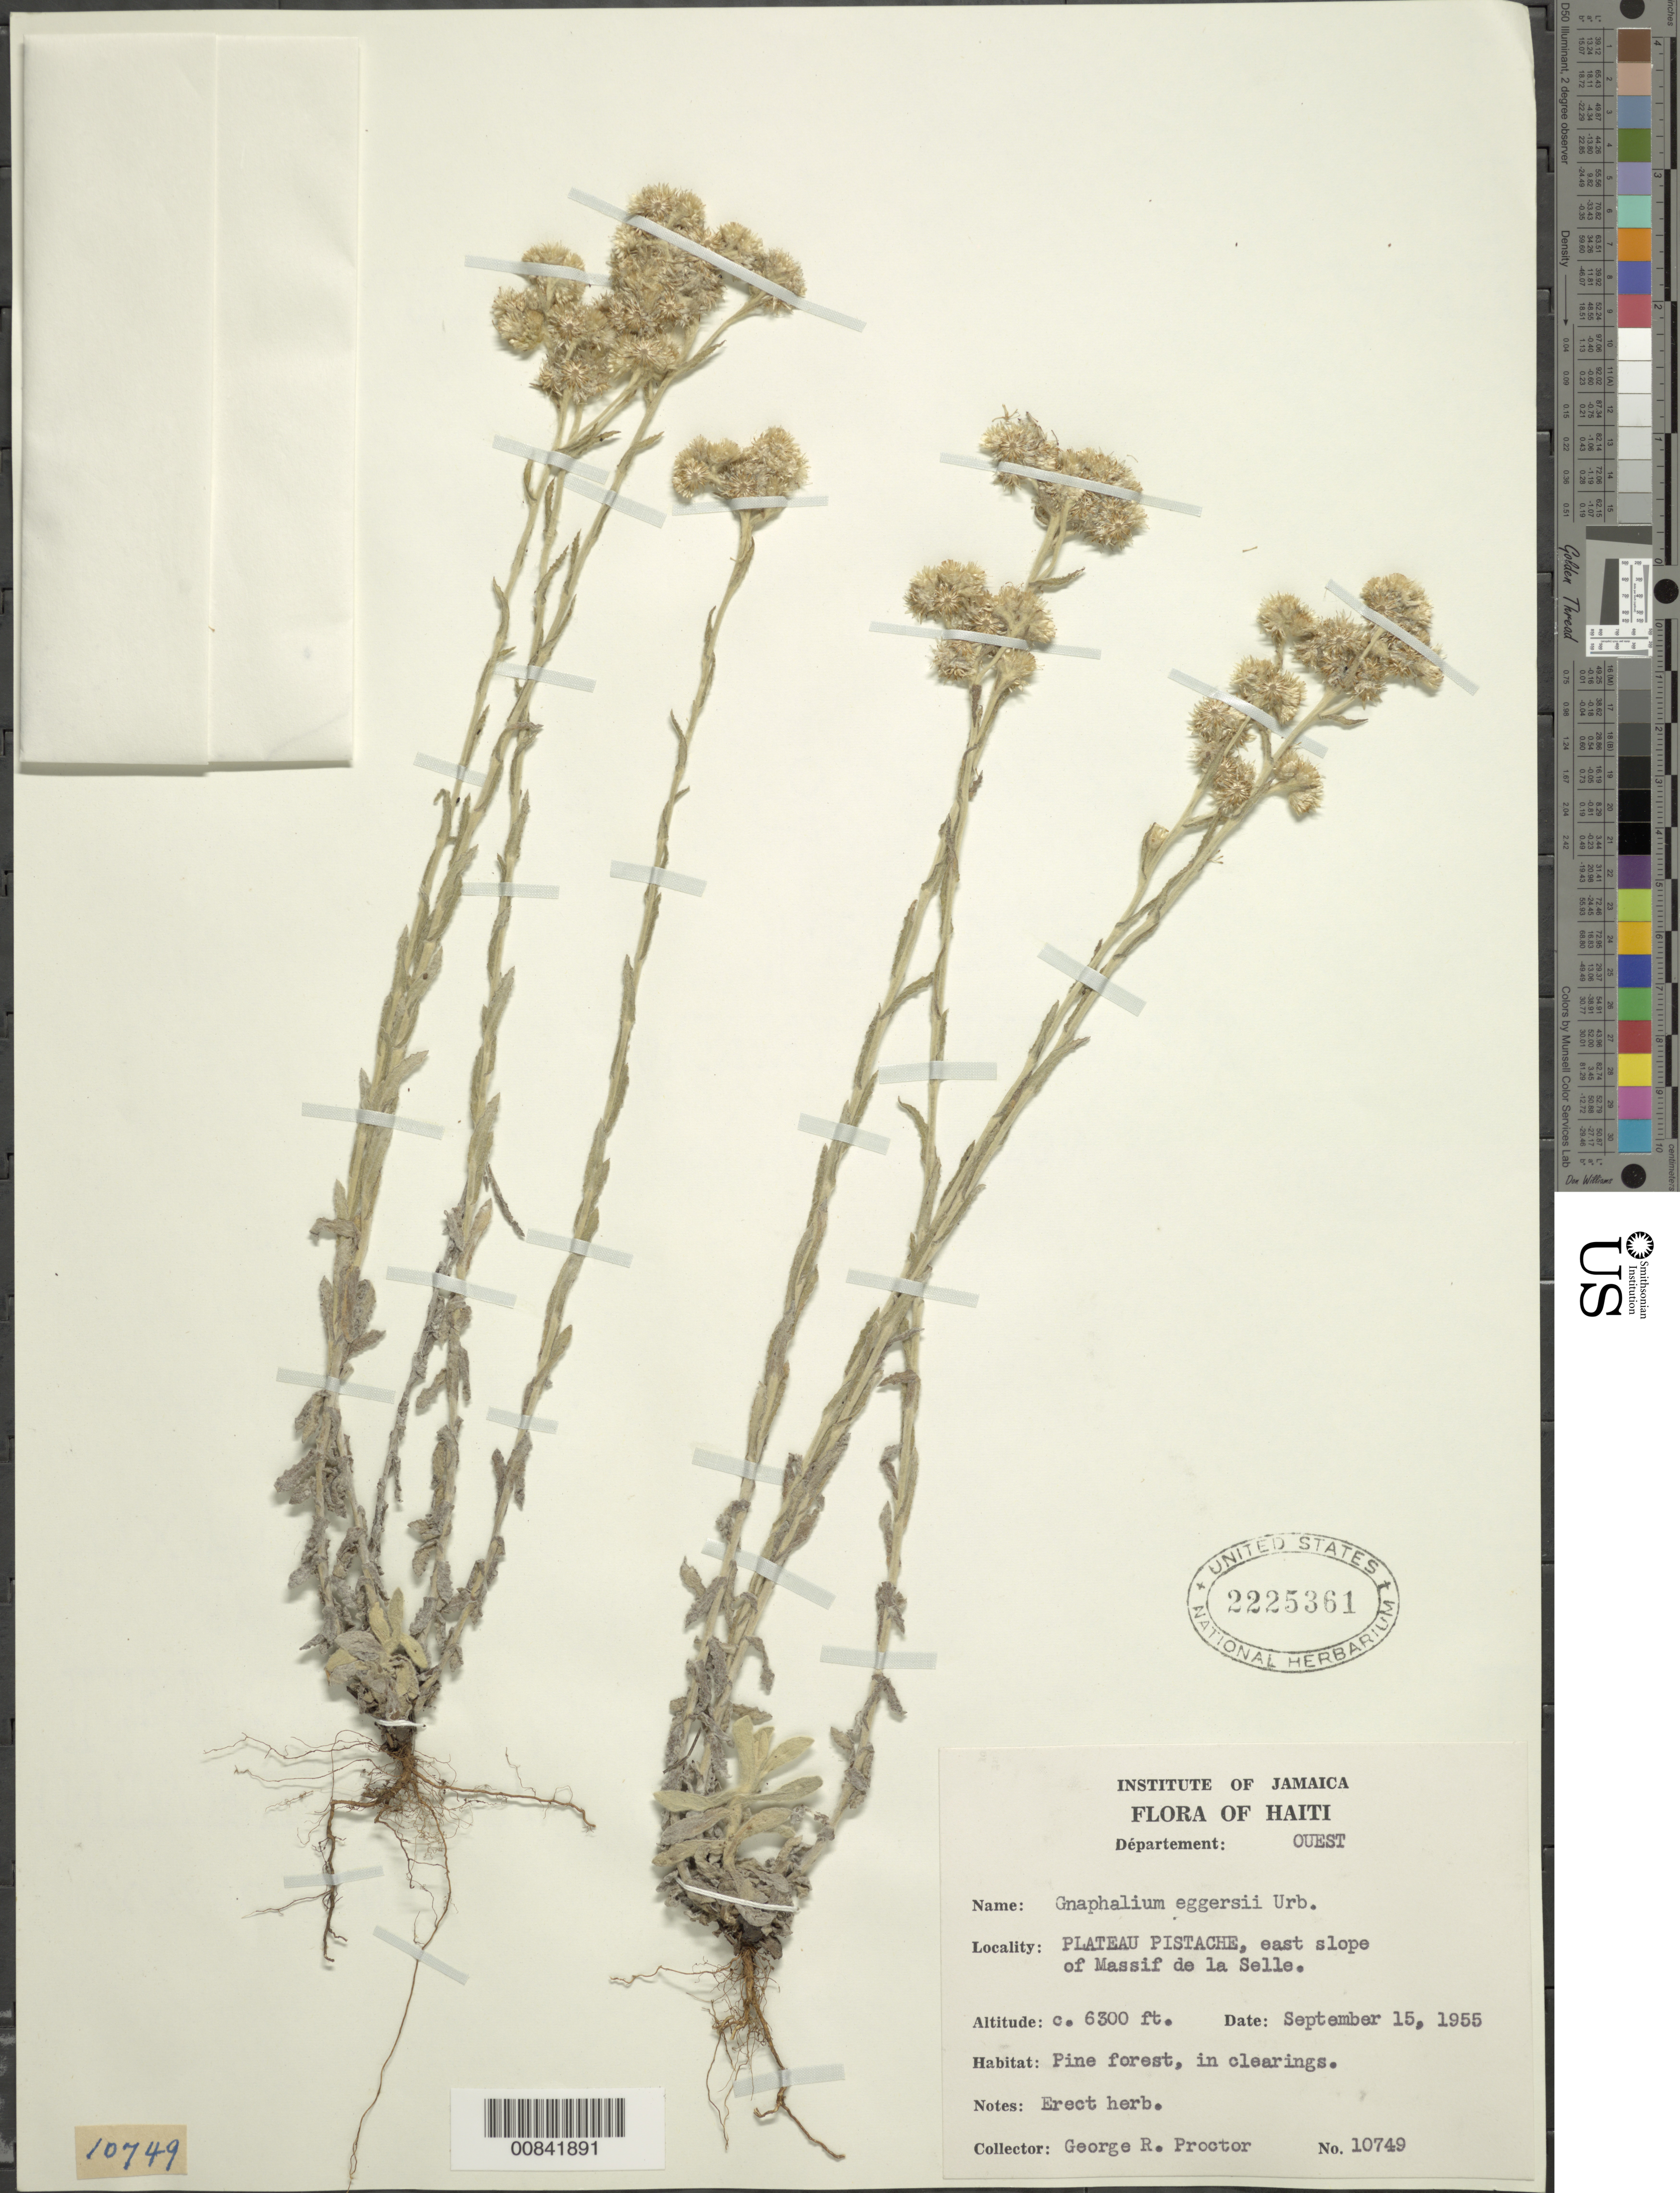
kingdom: Plantae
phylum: Tracheophyta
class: Magnoliopsida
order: Asterales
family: Asteraceae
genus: Pseudognaphalium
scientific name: Pseudognaphalium eggersii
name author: (Urb.) Anderb.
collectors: G. R. Proctor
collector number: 10749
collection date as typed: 15 Sep 1955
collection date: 1955-09-15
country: Haiti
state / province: Ouest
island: Hispaniola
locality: Plateau Pistache, east slope of Massif de la Selle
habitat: Pine forest, in clearings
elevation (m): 1920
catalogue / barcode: US 2225361